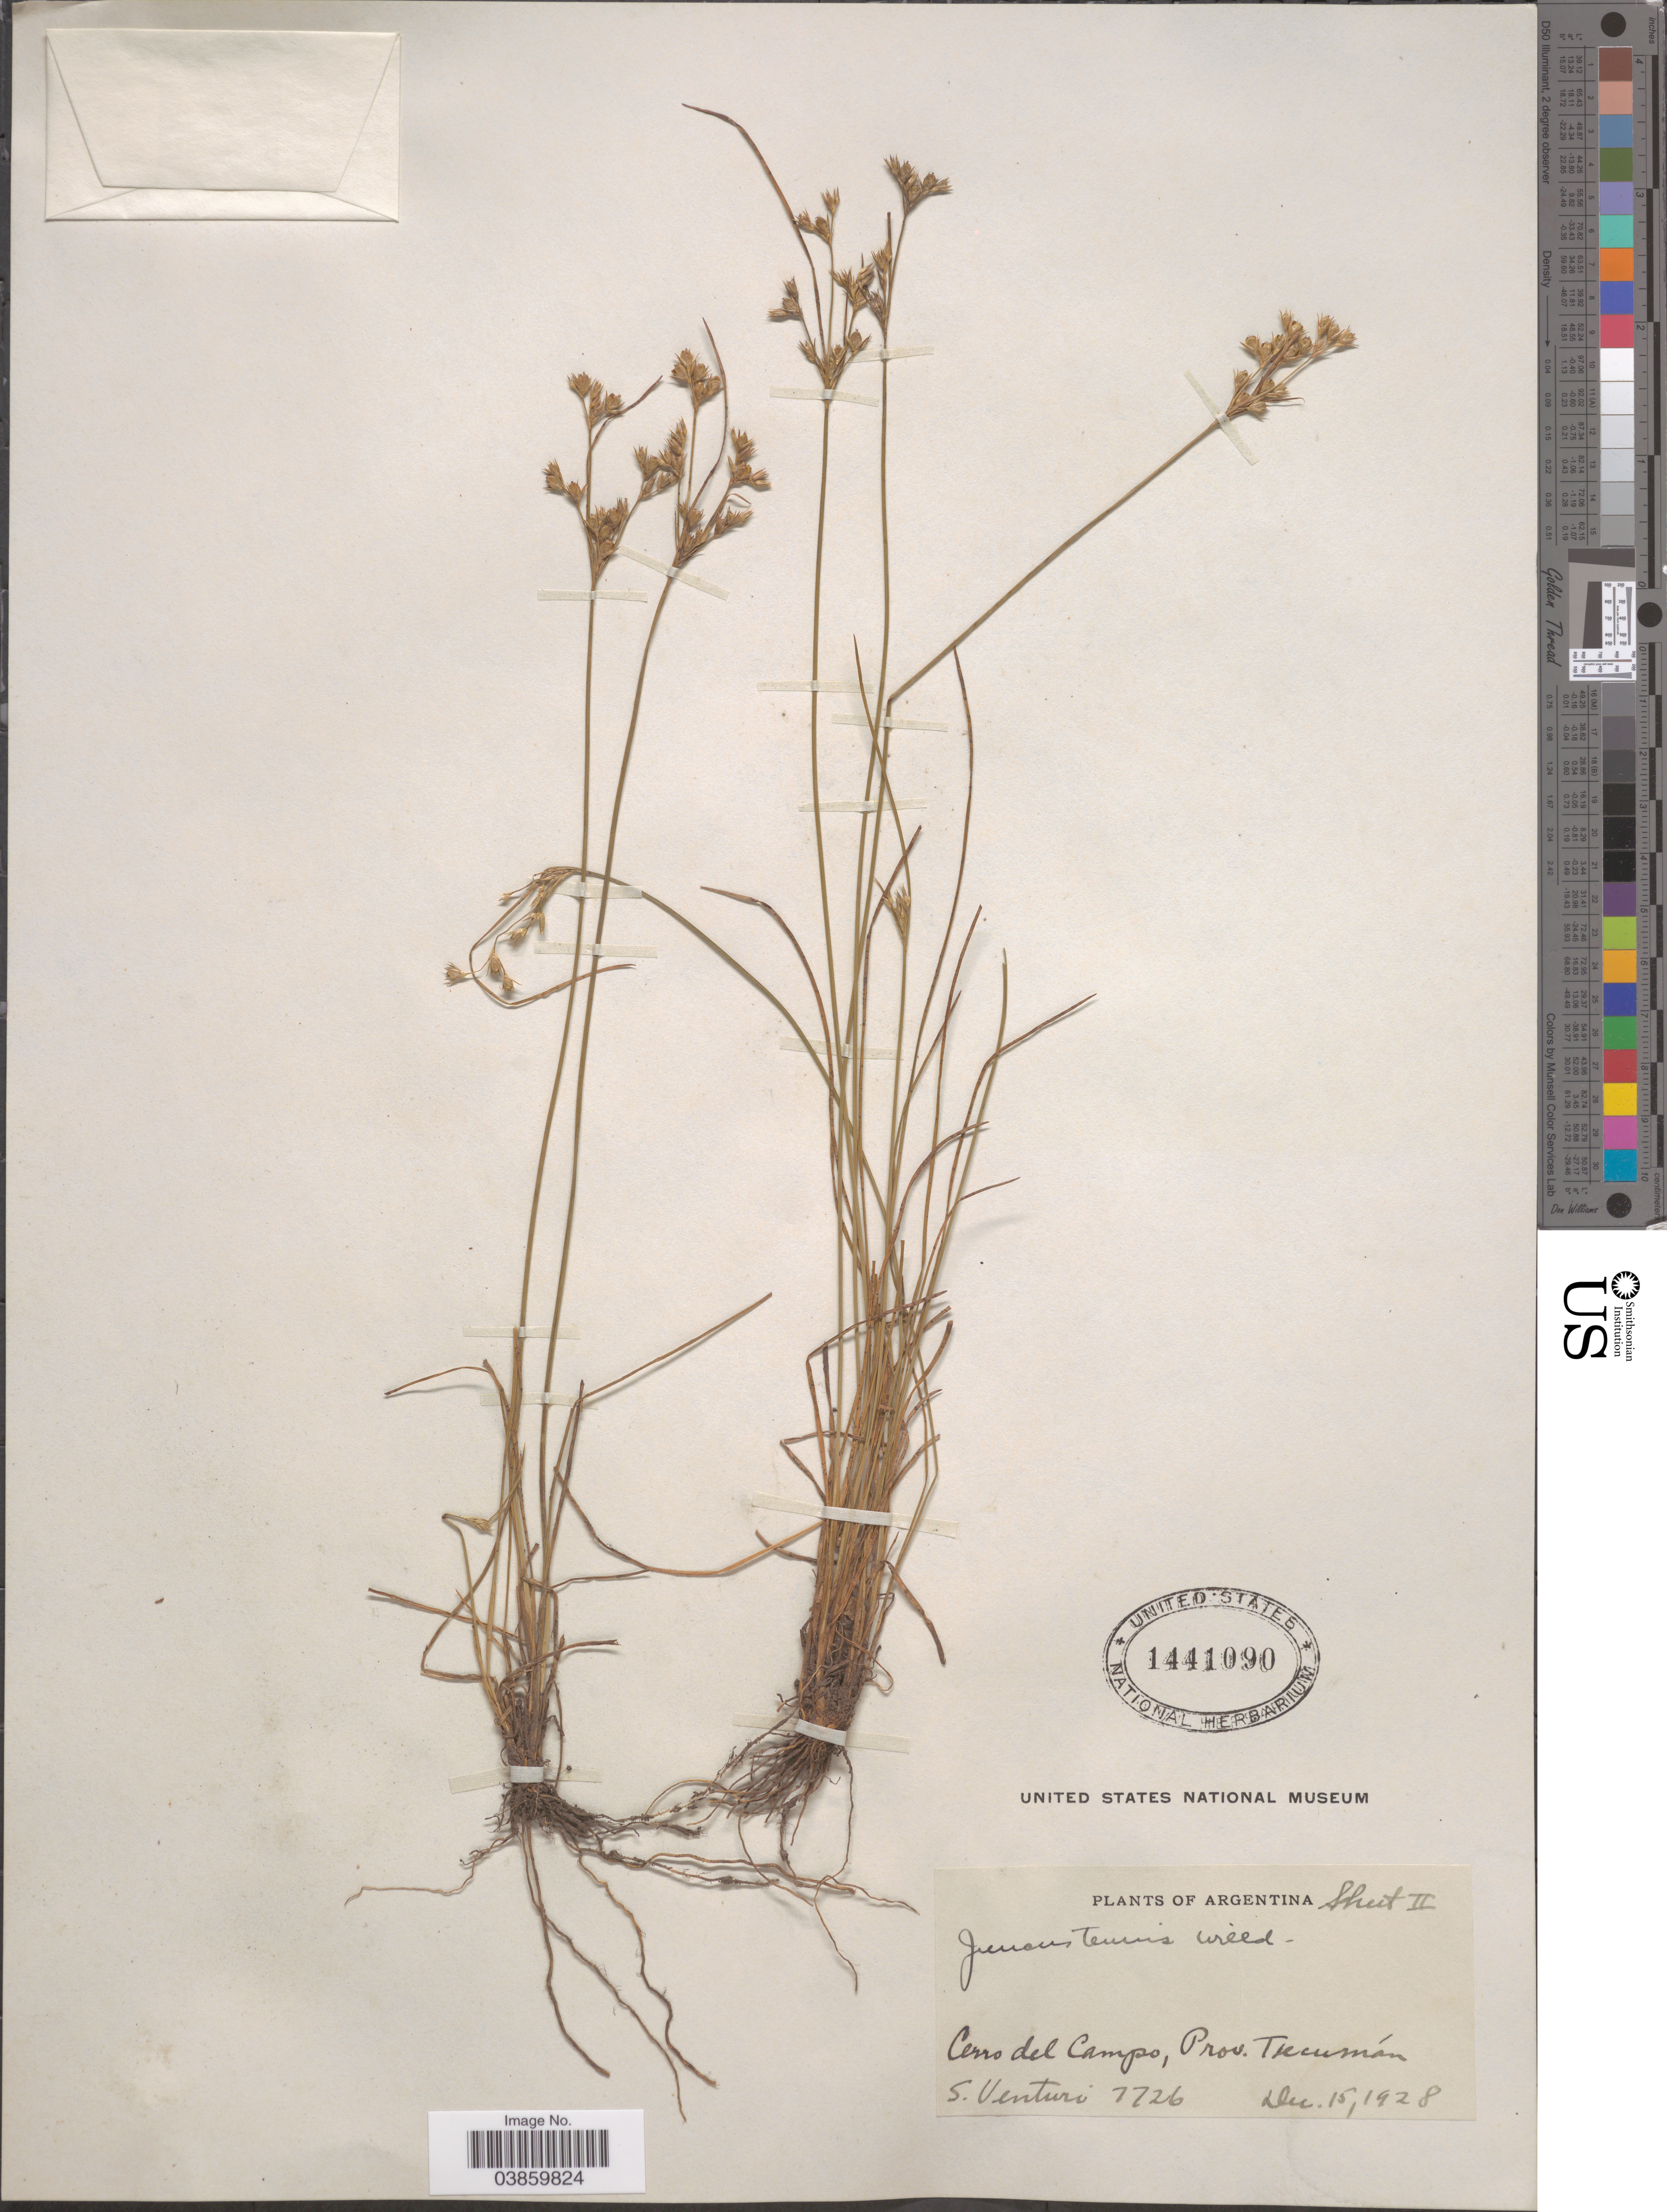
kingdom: Plantae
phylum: Tracheophyta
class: Liliopsida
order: Poales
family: Juncaceae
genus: Juncus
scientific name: Juncus tenuis var. tenuis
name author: Willd.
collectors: S. Venturi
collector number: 7726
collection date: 1928-12-15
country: Argentina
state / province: Tucuman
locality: Cerro del Campo, Prov. Tucumán.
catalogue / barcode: US 1441090